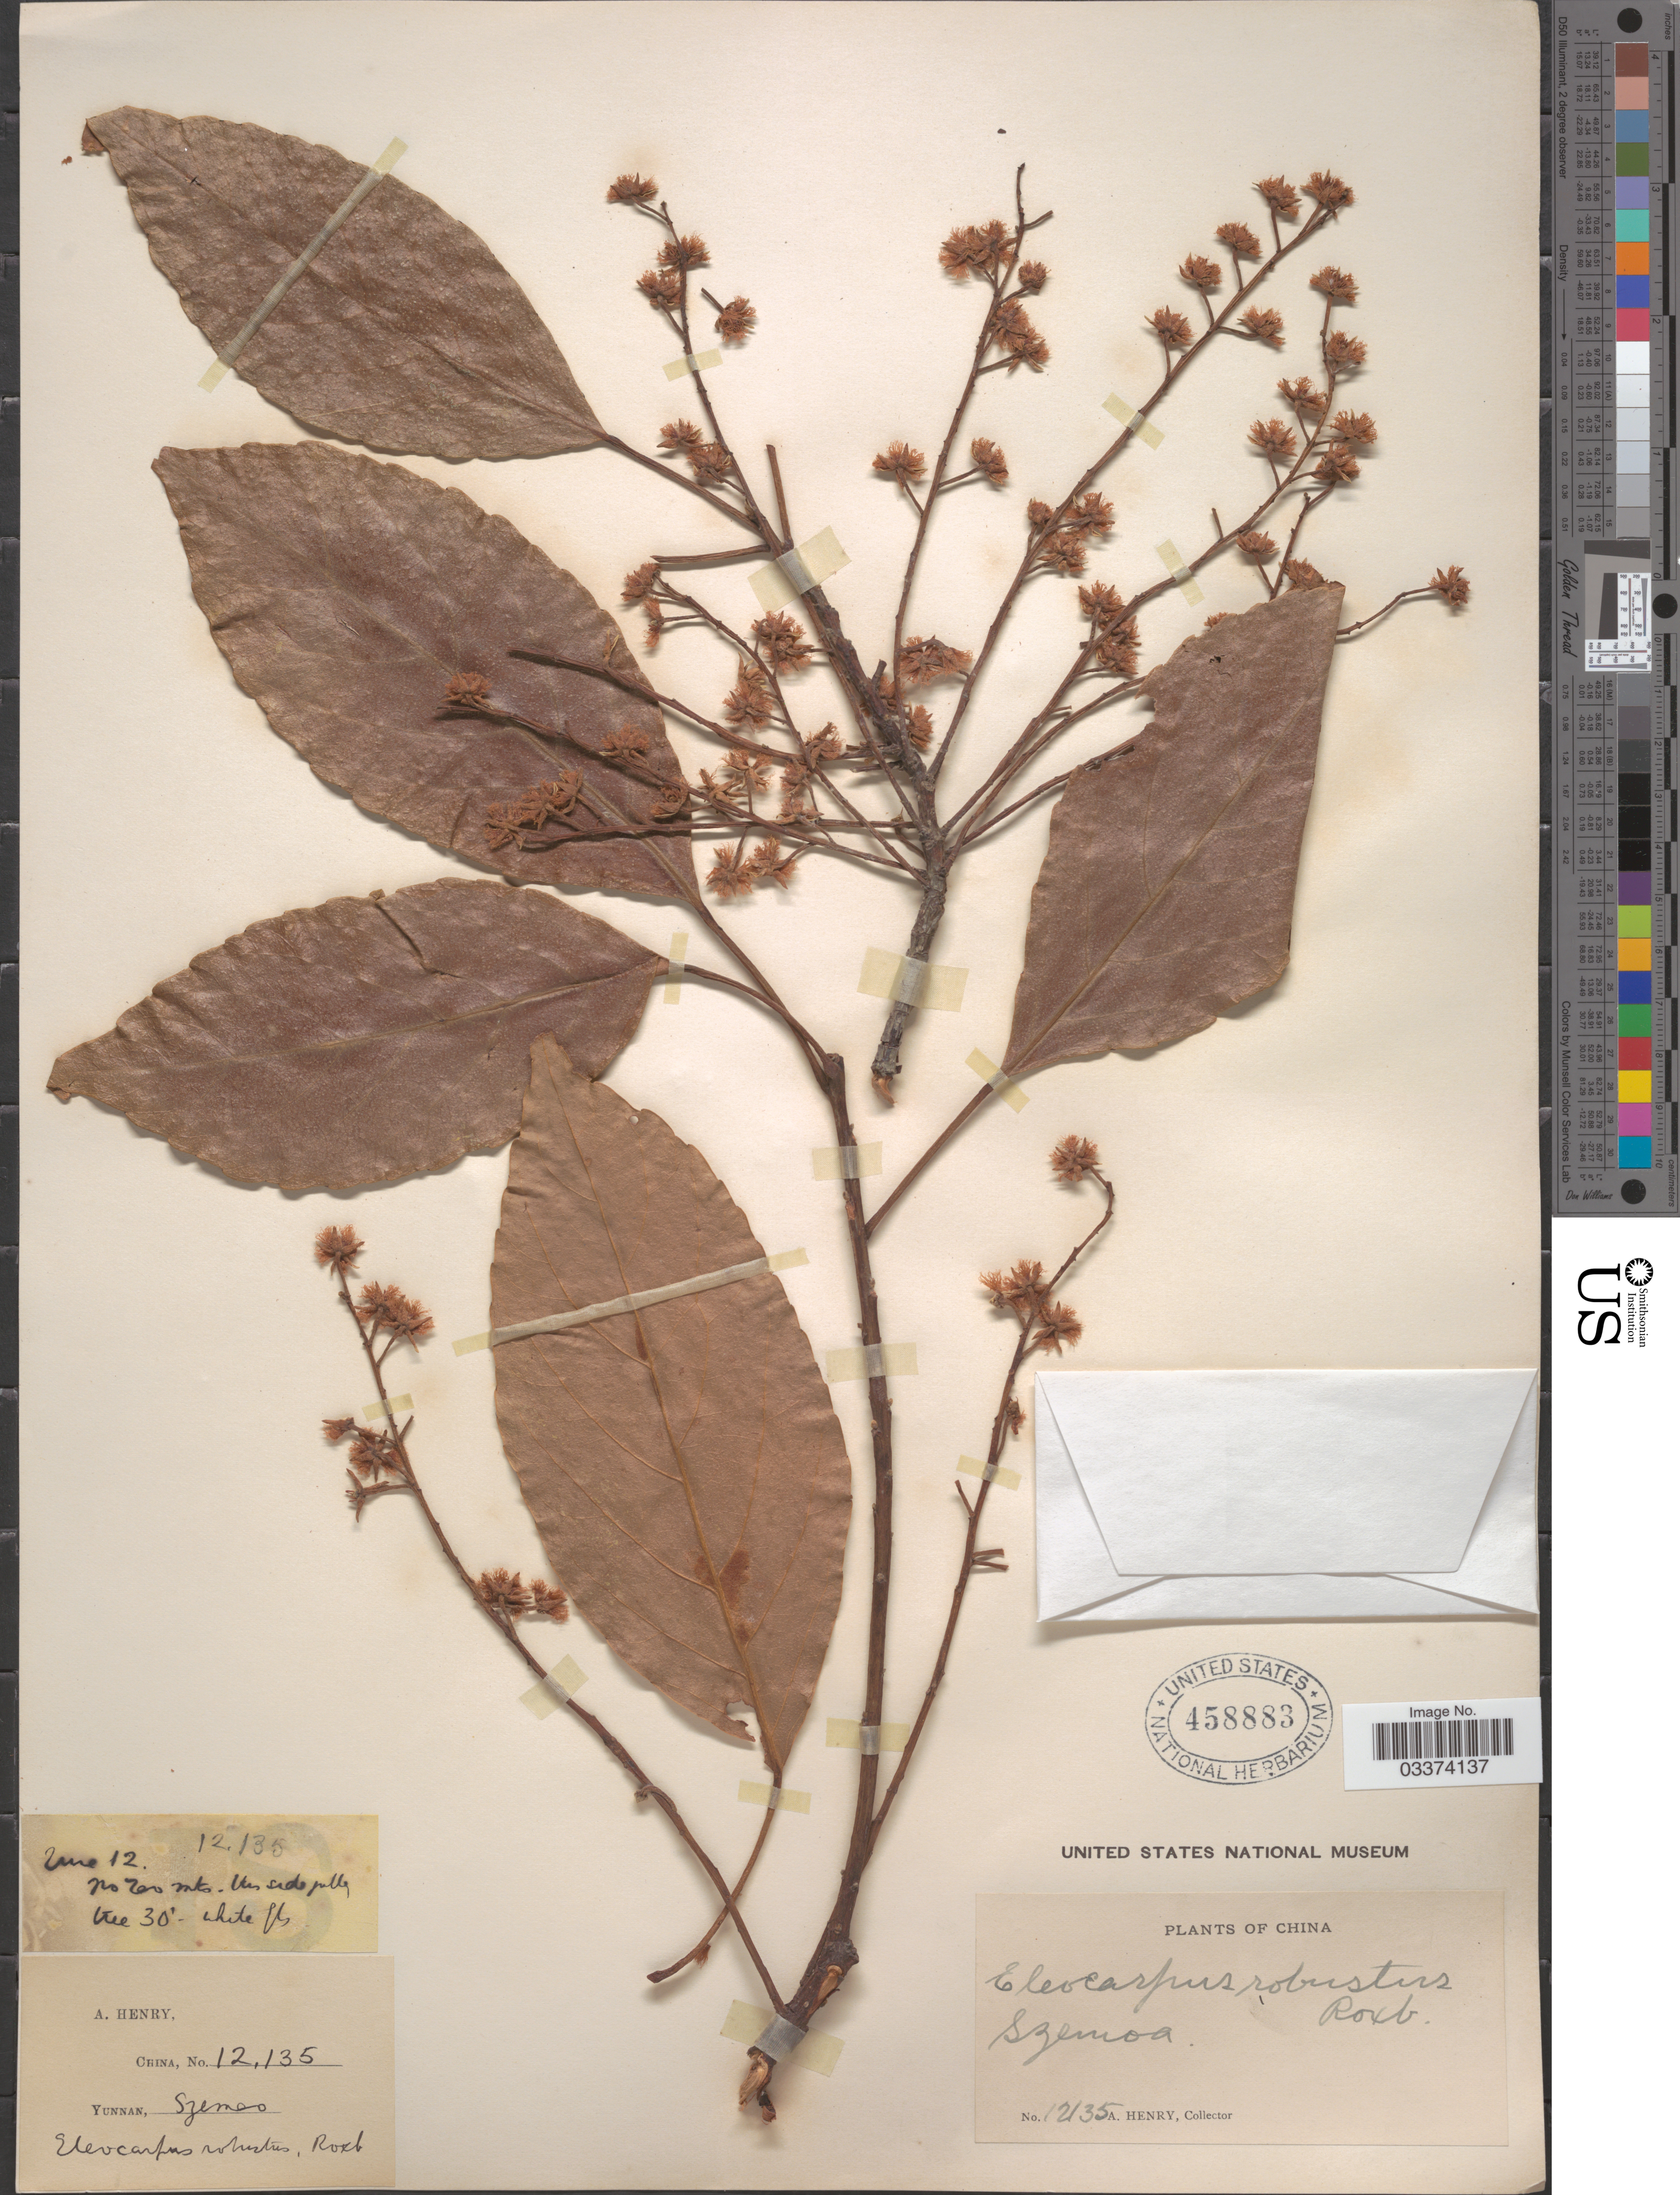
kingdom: Plantae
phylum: Tracheophyta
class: Magnoliopsida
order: Oxalidales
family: Elaeocarpaceae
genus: Elaeocarpus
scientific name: Elaeocarpus tectorius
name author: (Lour.) Poir.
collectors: A. Henry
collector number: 12135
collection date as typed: Transcribed d/m/y: /6/12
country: China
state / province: Yunnan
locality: Szemao. No Teo mts.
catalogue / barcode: US 458883